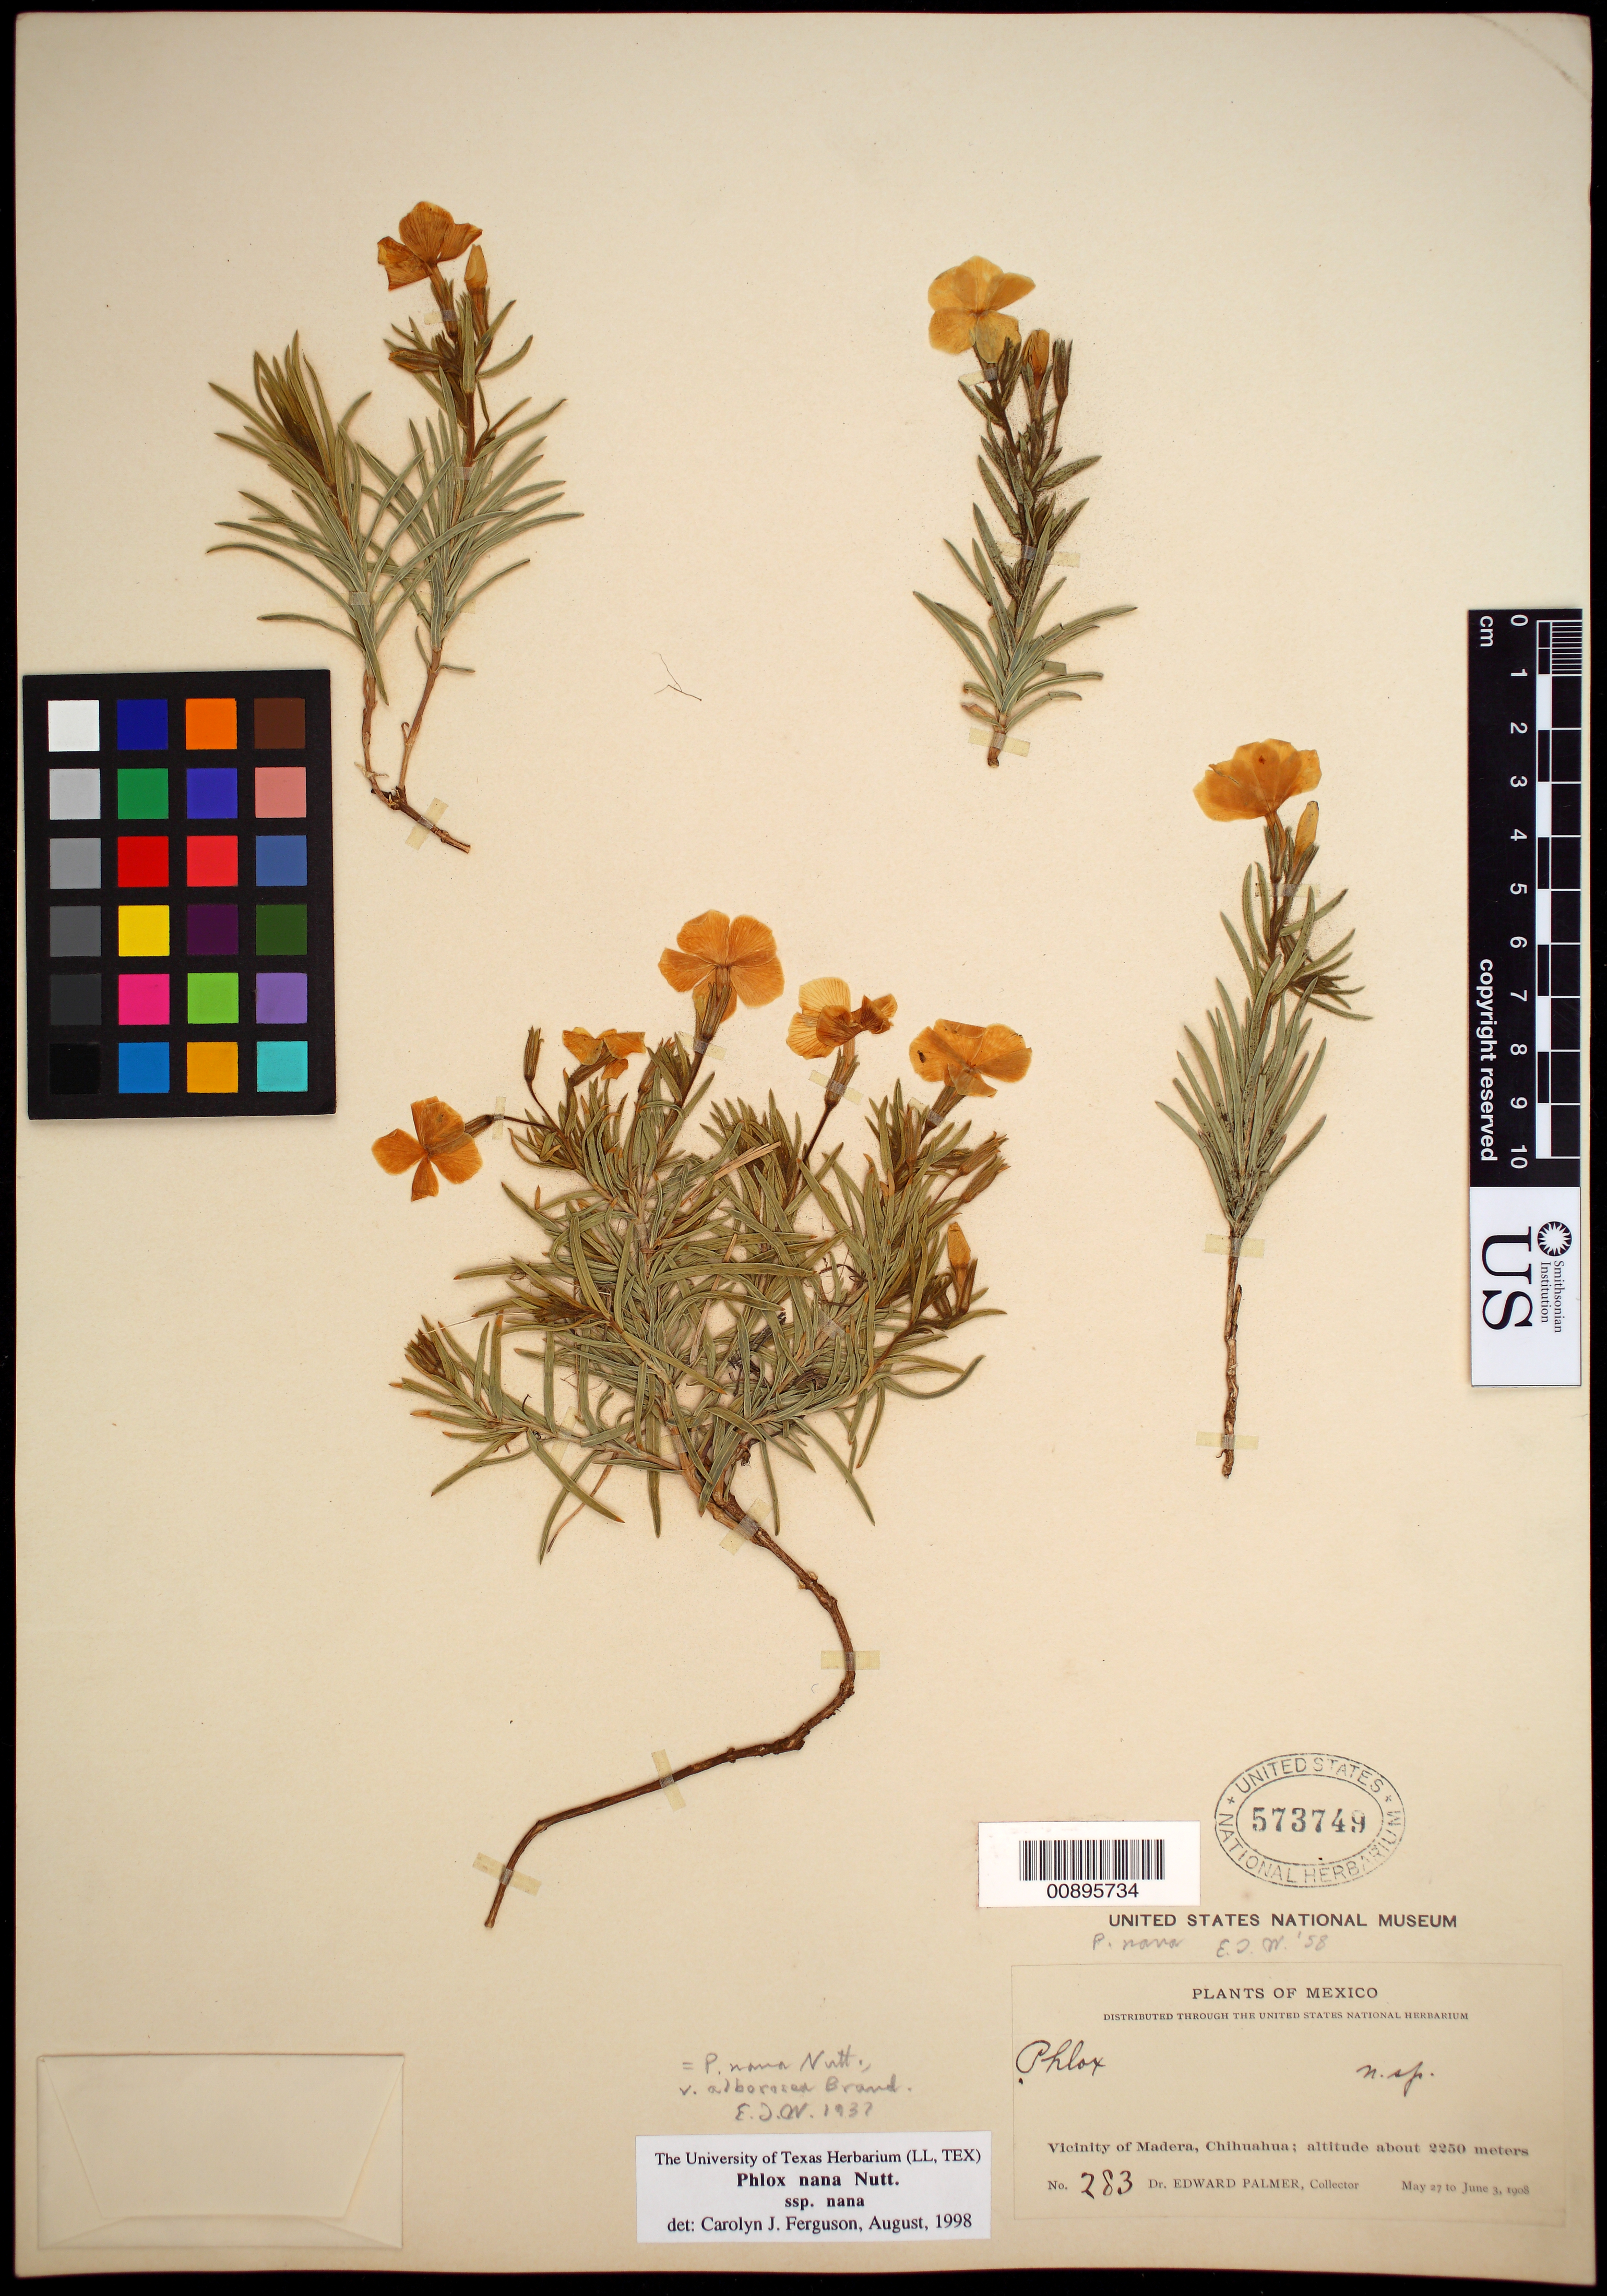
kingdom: Plantae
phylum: Tracheophyta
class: Magnoliopsida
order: Ericales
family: Polemoniaceae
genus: Phlox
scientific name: Phlox nana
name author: Nutt.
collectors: E. Palmer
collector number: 283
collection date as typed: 27 May 1908 to 03 Jun 1908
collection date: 1908-05-27/1908-06-03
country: Mexico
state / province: Chihuahua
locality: Vicinity of Madera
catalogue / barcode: US 573749